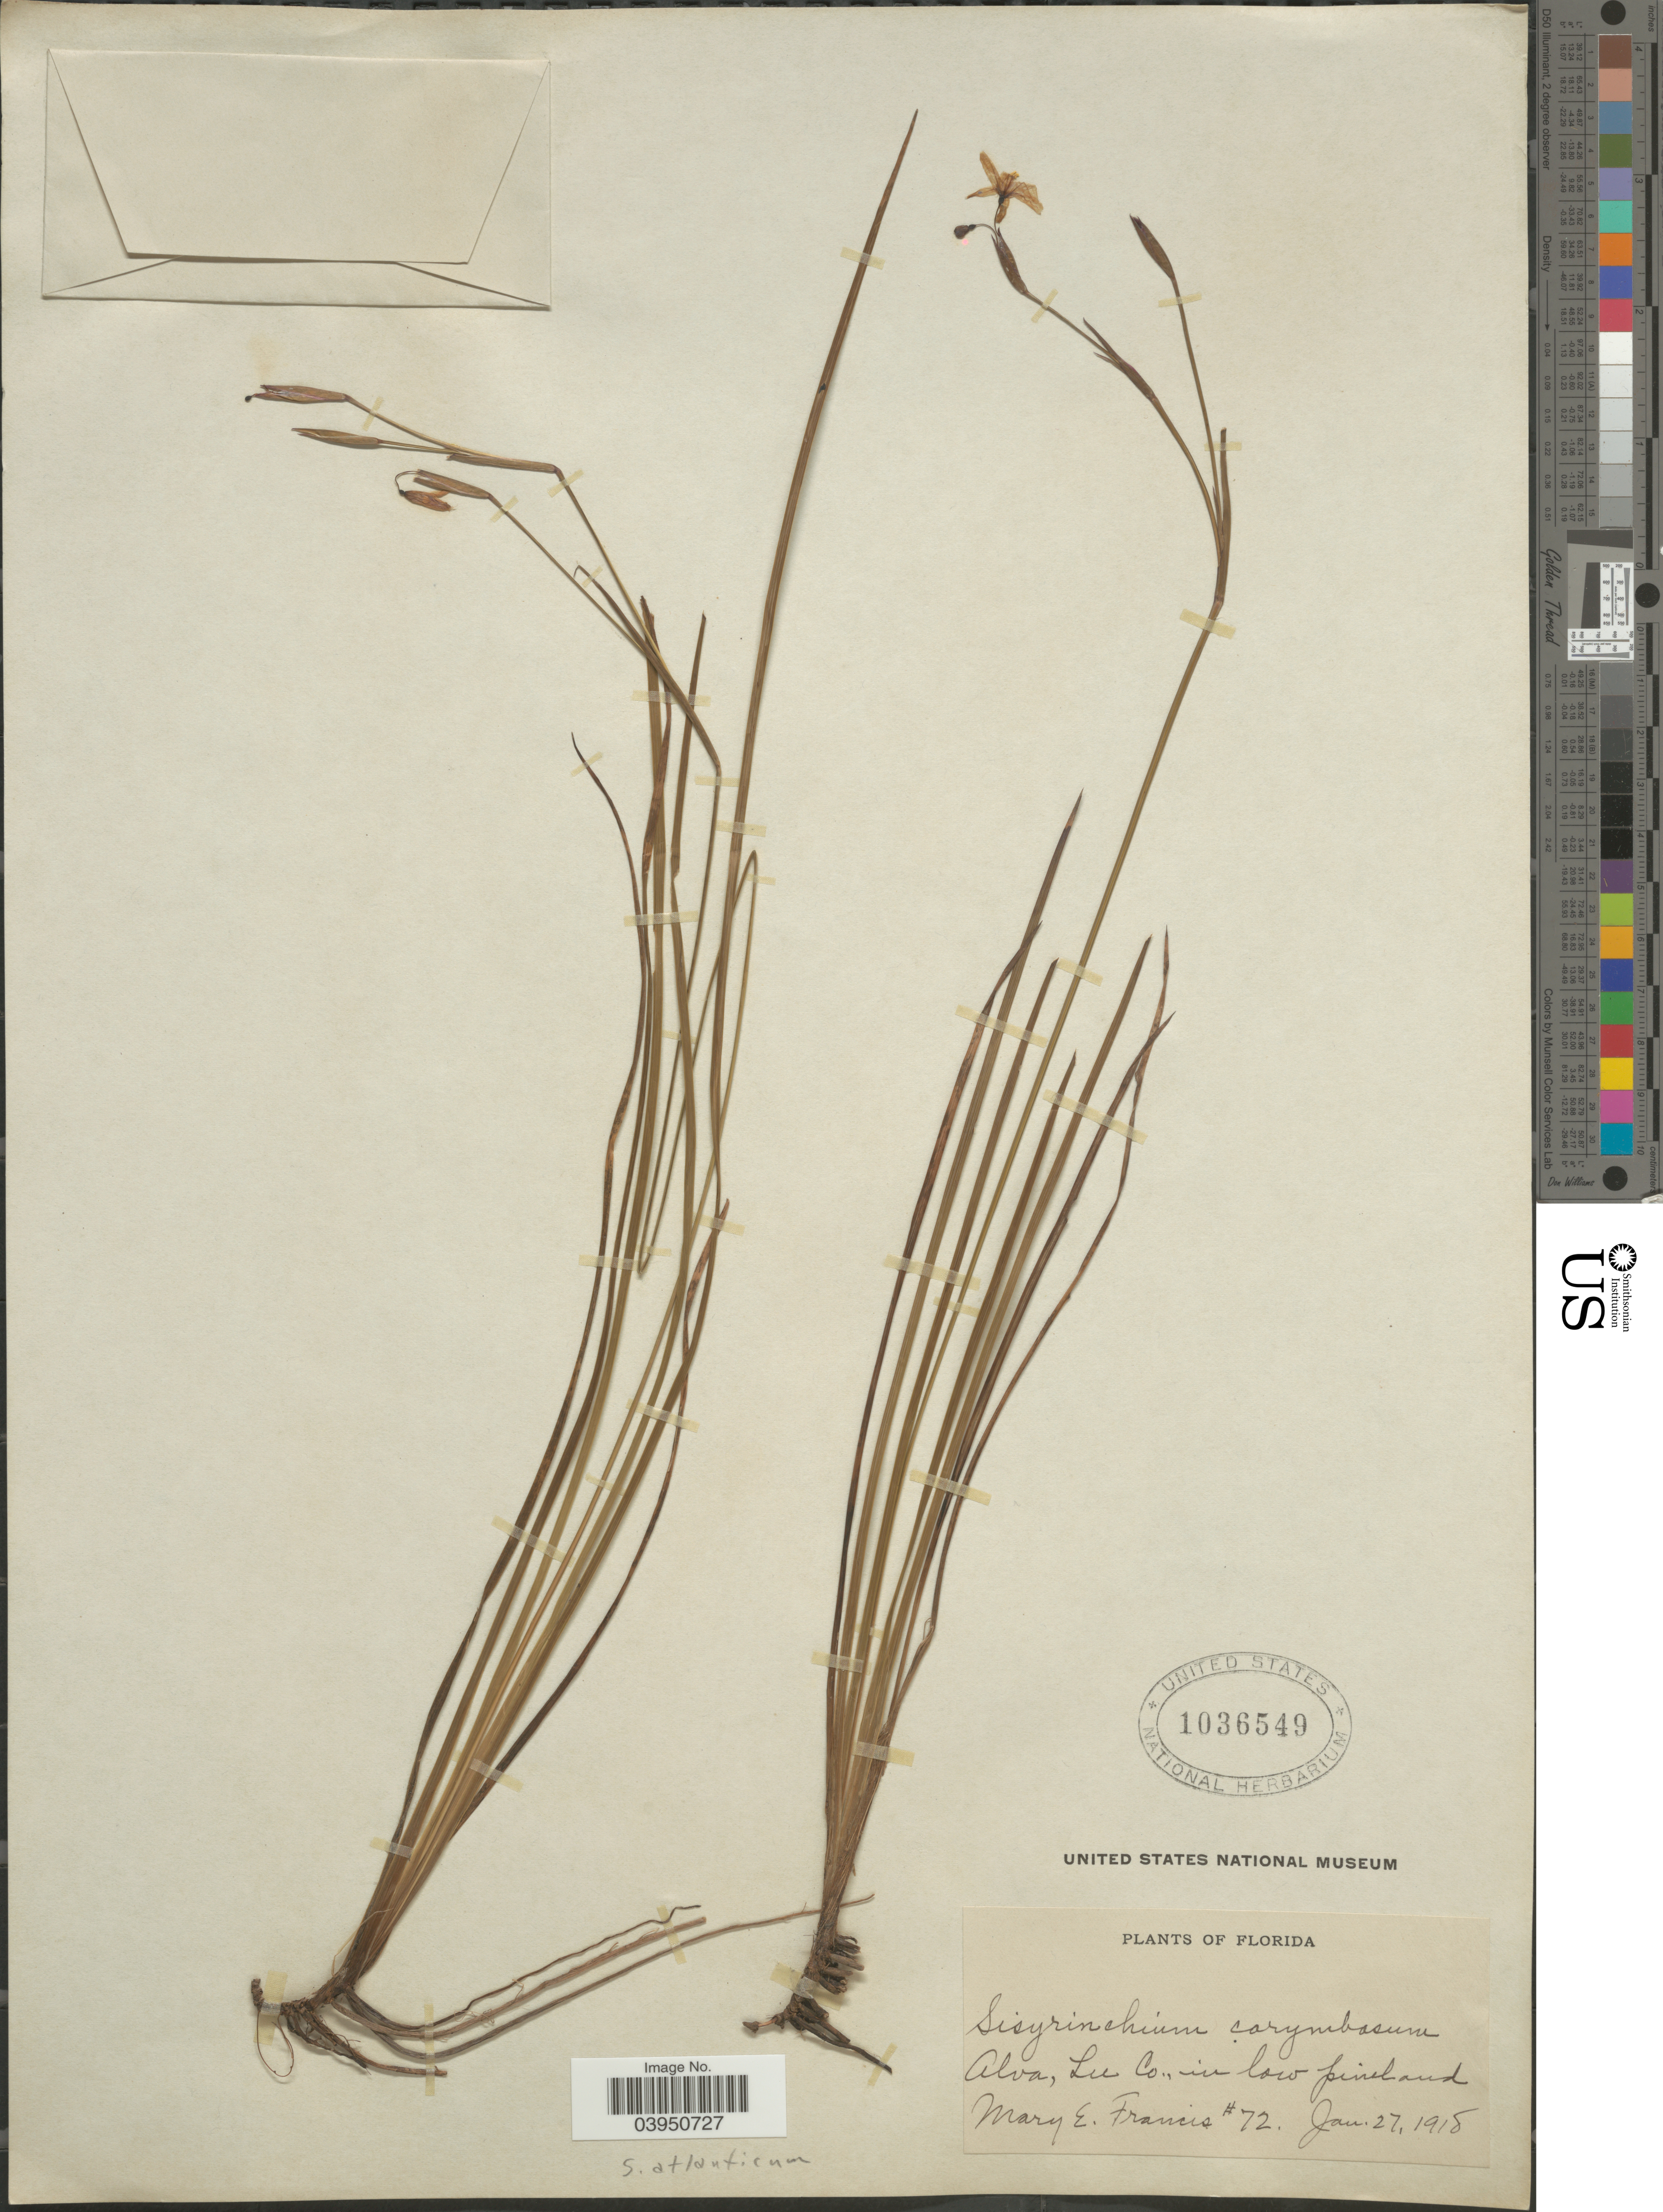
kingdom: Plantae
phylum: Tracheophyta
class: Liliopsida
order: Asparagales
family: Iridaceae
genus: Sisyrinchium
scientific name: Sisyrinchium corymbosum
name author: E.P. Bicknell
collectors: M. E. Francis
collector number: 72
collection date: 1918-01-27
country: United States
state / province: Florida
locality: Alva, Lee Co.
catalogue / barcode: US 1036549